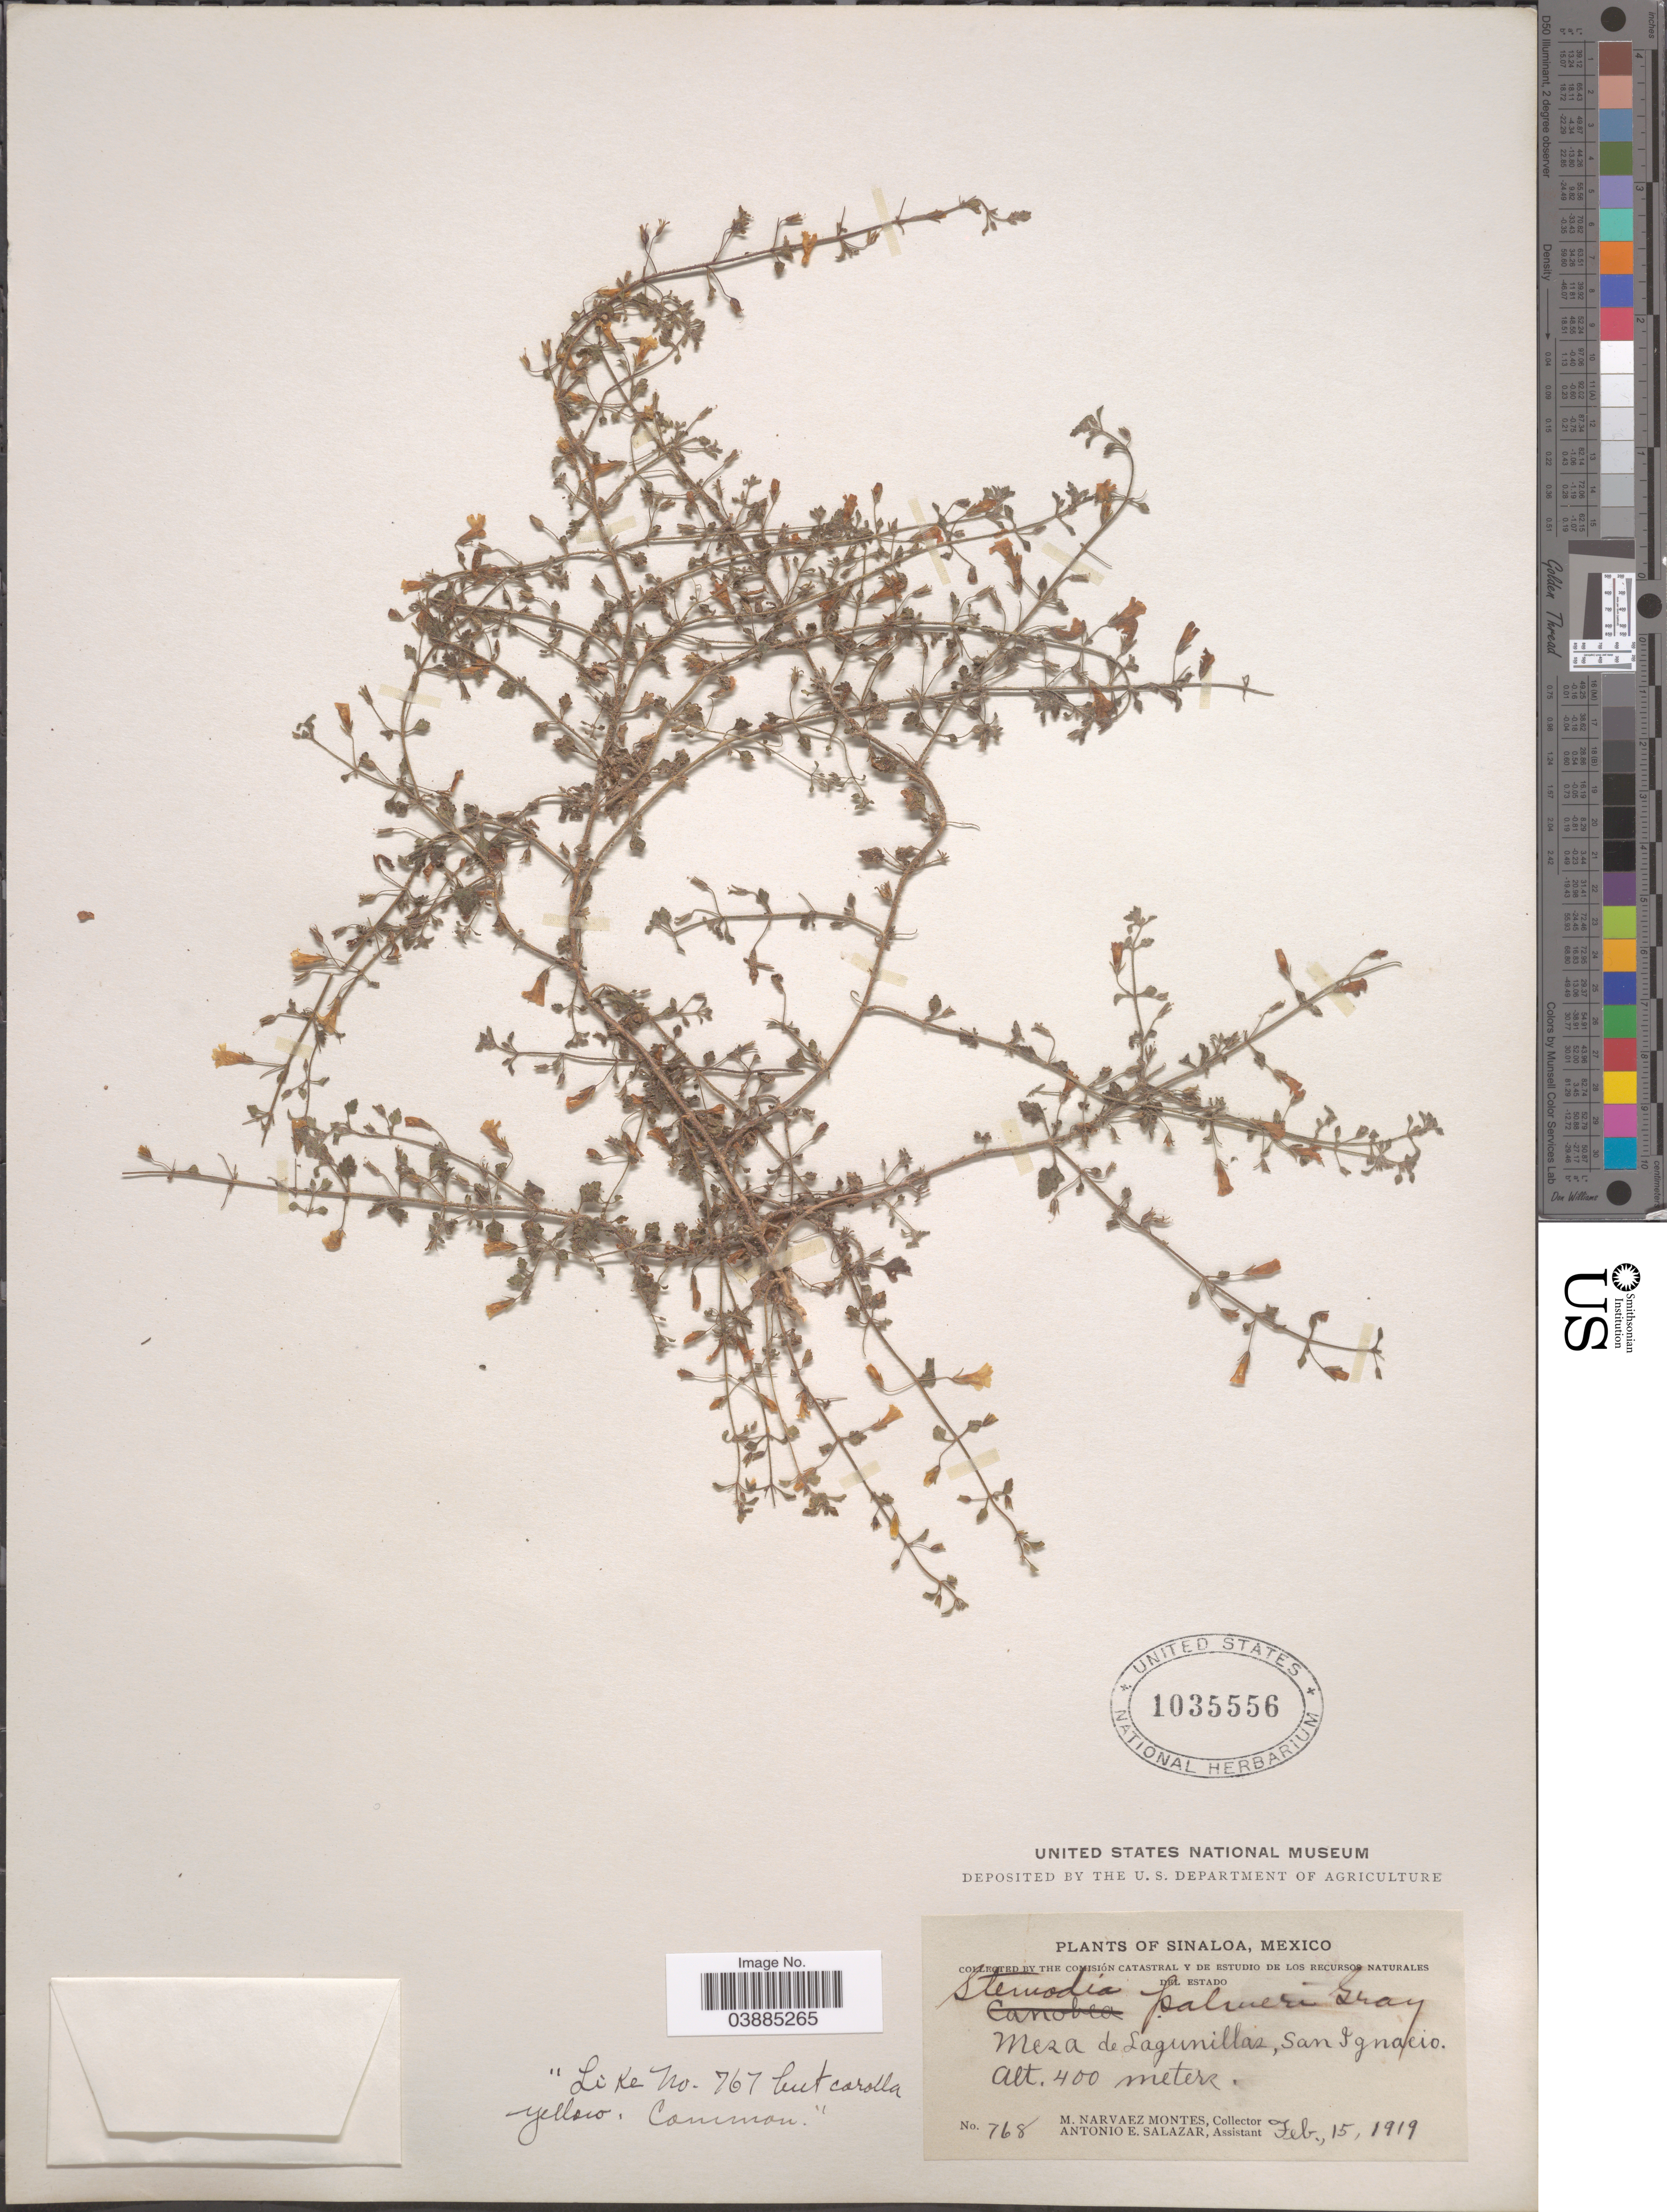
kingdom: Plantae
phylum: Tracheophyta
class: Magnoliopsida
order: Lamiales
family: Plantaginaceae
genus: Stemodia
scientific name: Stemodia parviflora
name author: W.T. Aiton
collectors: M. Narvaez-Montes & A. E. Salazar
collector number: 768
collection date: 1919-02-15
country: Mexico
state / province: Sinaloa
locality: Mesa de Lagunillas, San Ignacio.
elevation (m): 400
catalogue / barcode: US 1035556